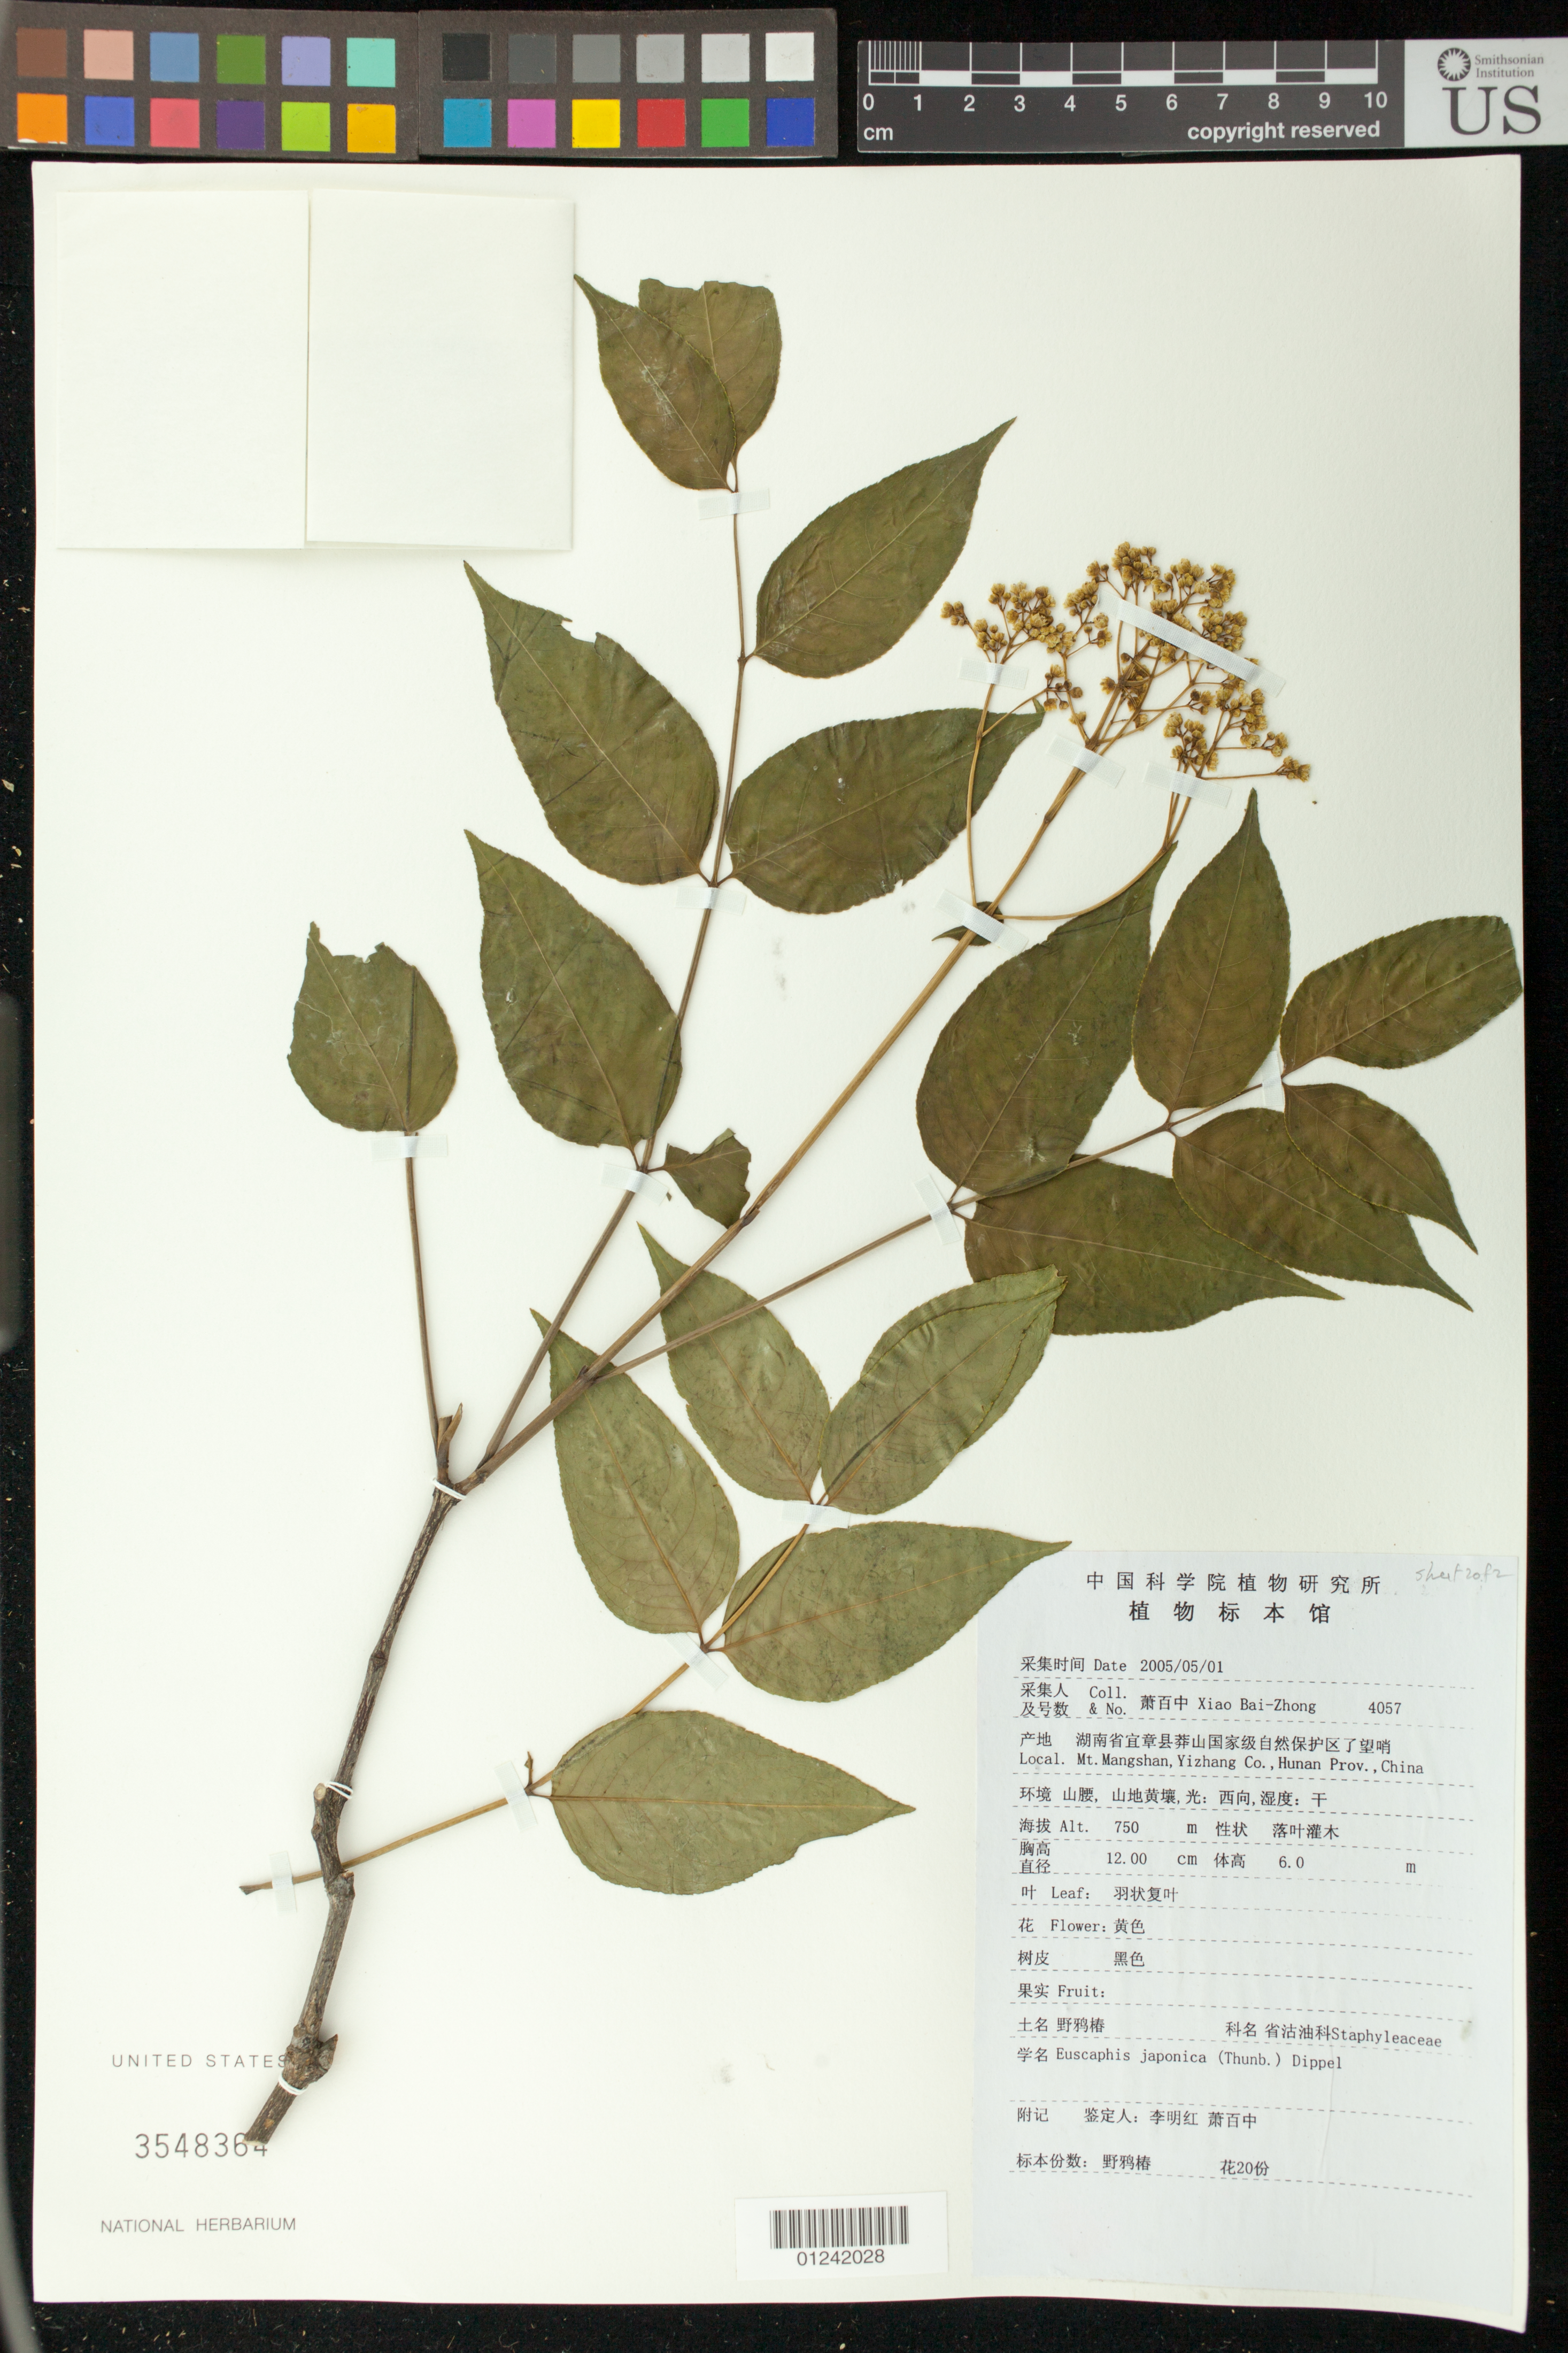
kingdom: Plantae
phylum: Tracheophyta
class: Magnoliopsida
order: Crossosomatales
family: Staphyleaceae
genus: Euscaphis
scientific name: Euscaphis japonica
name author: (Thunb.) Kanitz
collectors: B. Z. Xiao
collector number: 4057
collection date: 2005-05-01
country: China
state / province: Hunan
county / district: Yizhang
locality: Mt. Mangshan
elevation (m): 750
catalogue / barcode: US 3548364